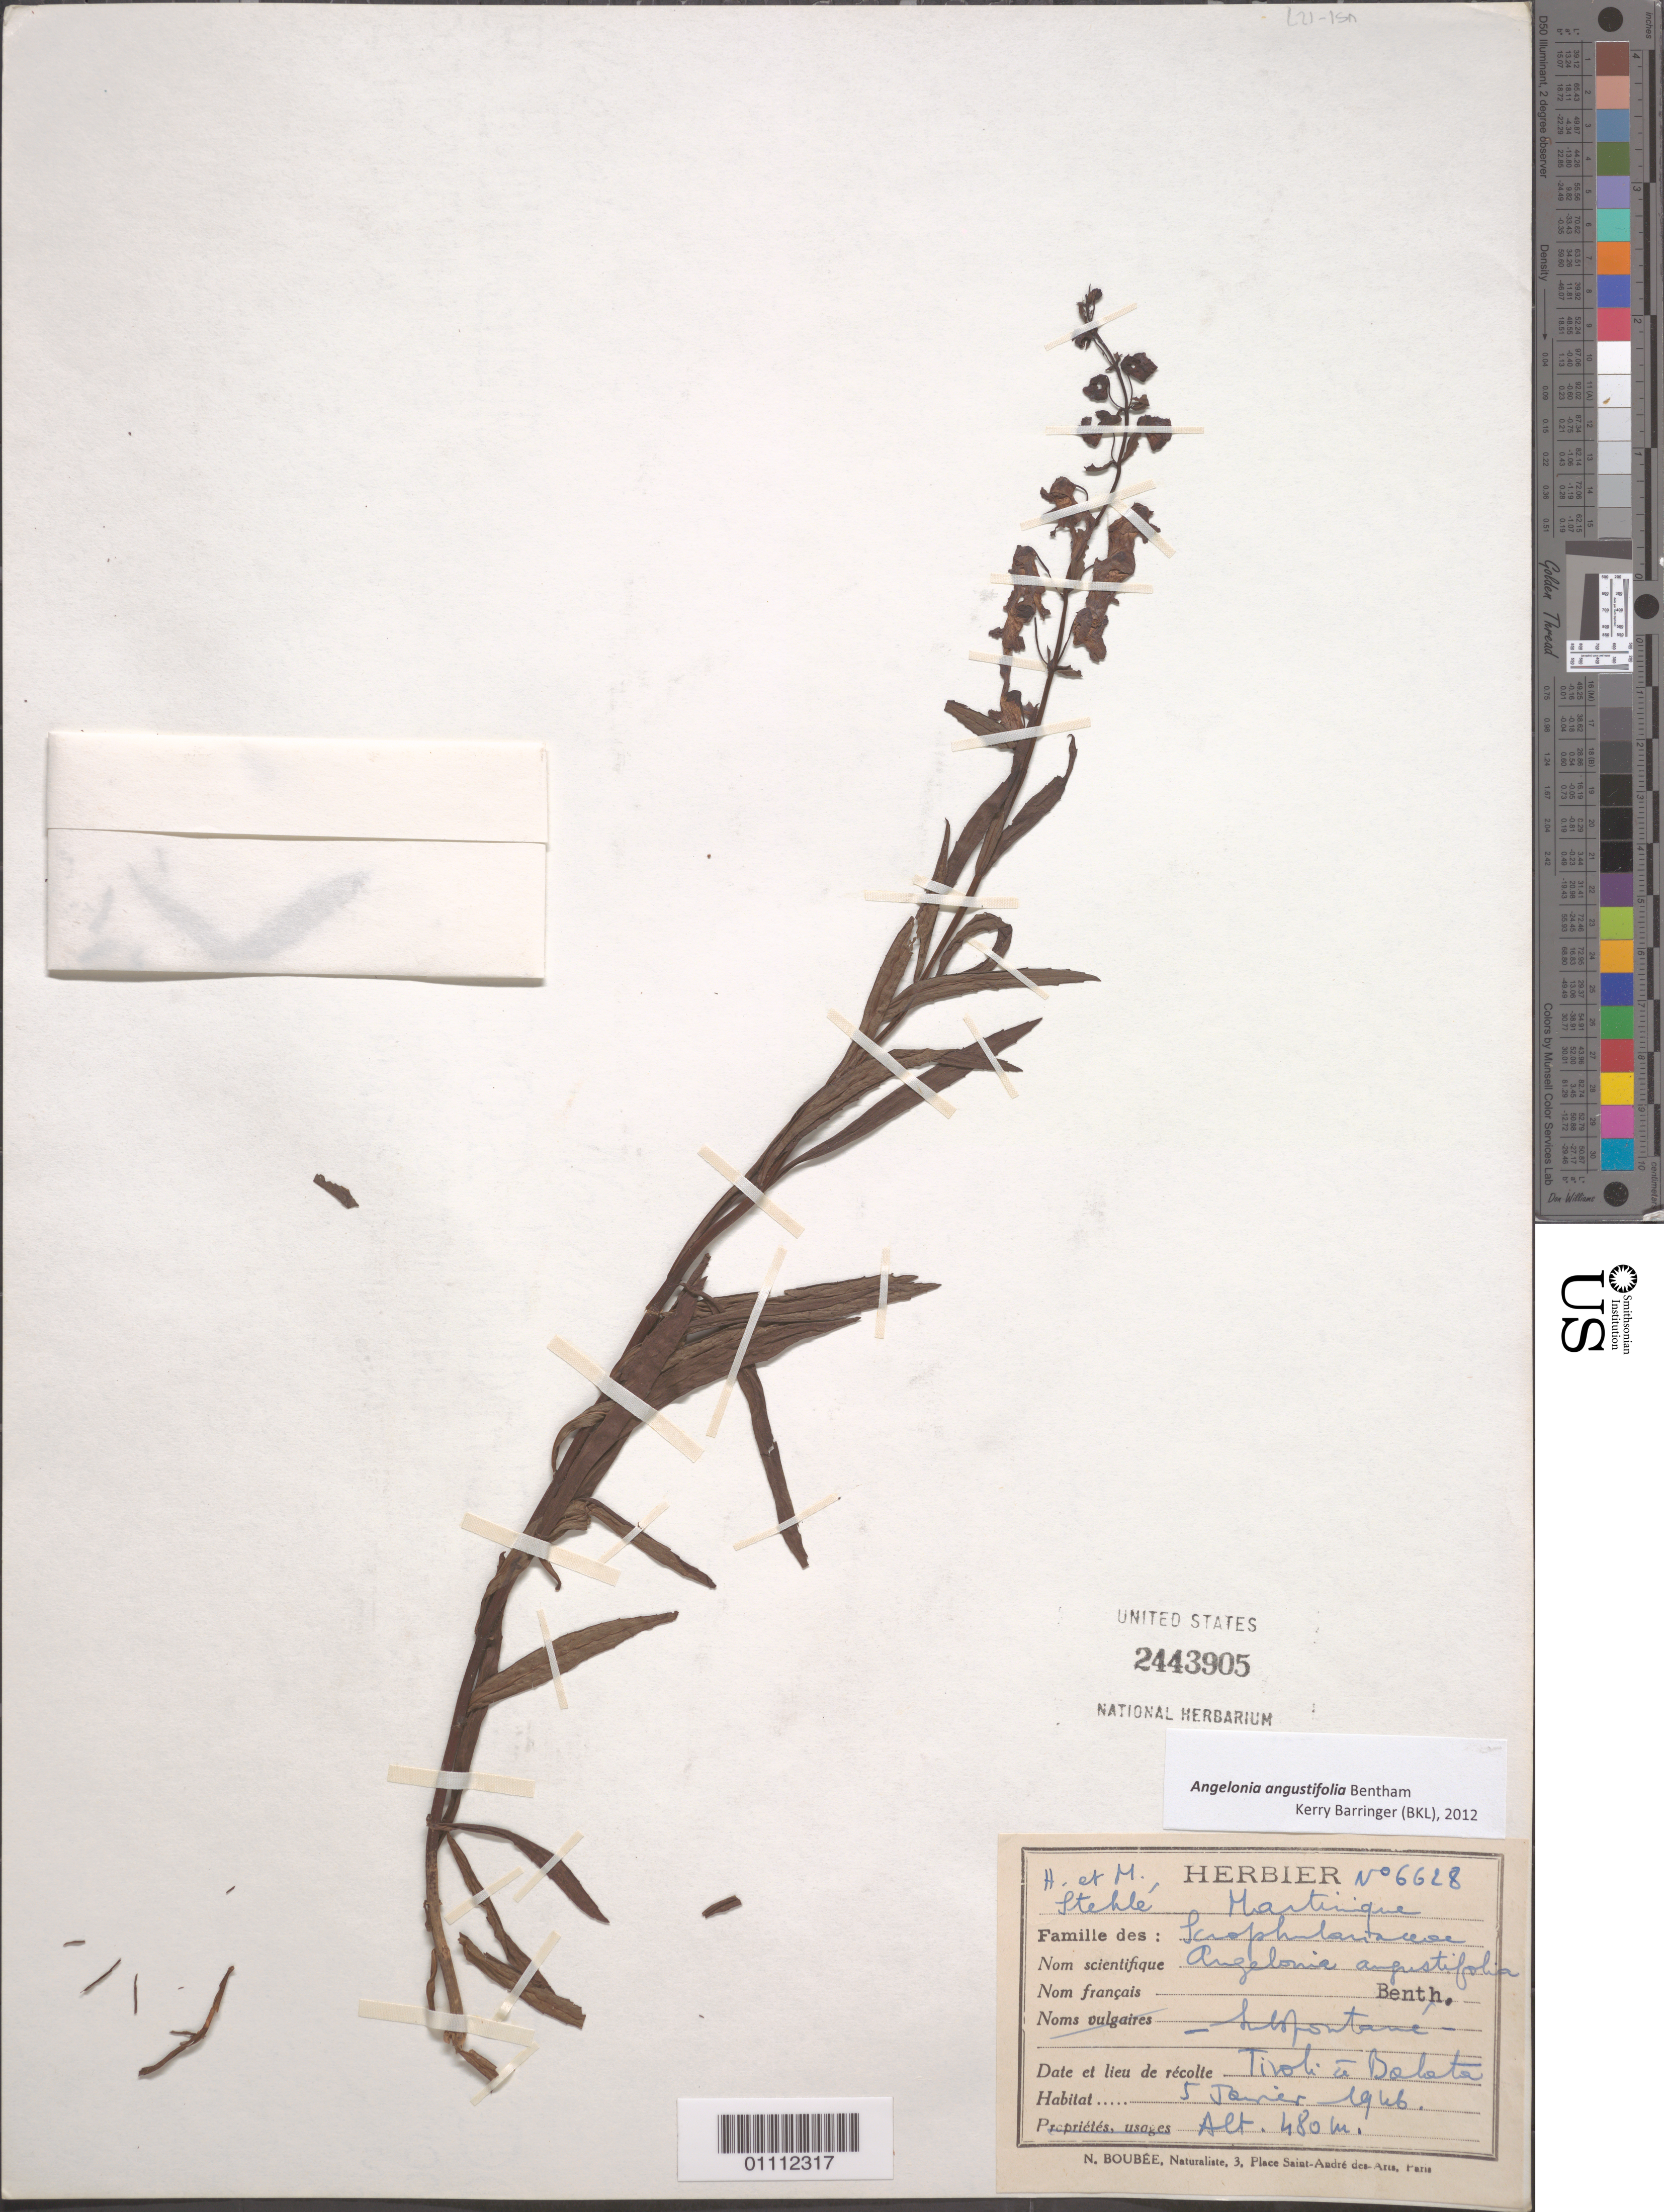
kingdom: Plantae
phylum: Tracheophyta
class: Magnoliopsida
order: Lamiales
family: Plantaginaceae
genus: Angelonia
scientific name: Angelonia angustifolia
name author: Benth.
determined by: Barringer, K.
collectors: H. Stehlé & M. Stehlé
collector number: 6628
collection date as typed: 05 Jan 1946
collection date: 1946-01-05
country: Martinique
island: Martinique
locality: Tivoli à Balata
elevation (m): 480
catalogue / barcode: US 2443905